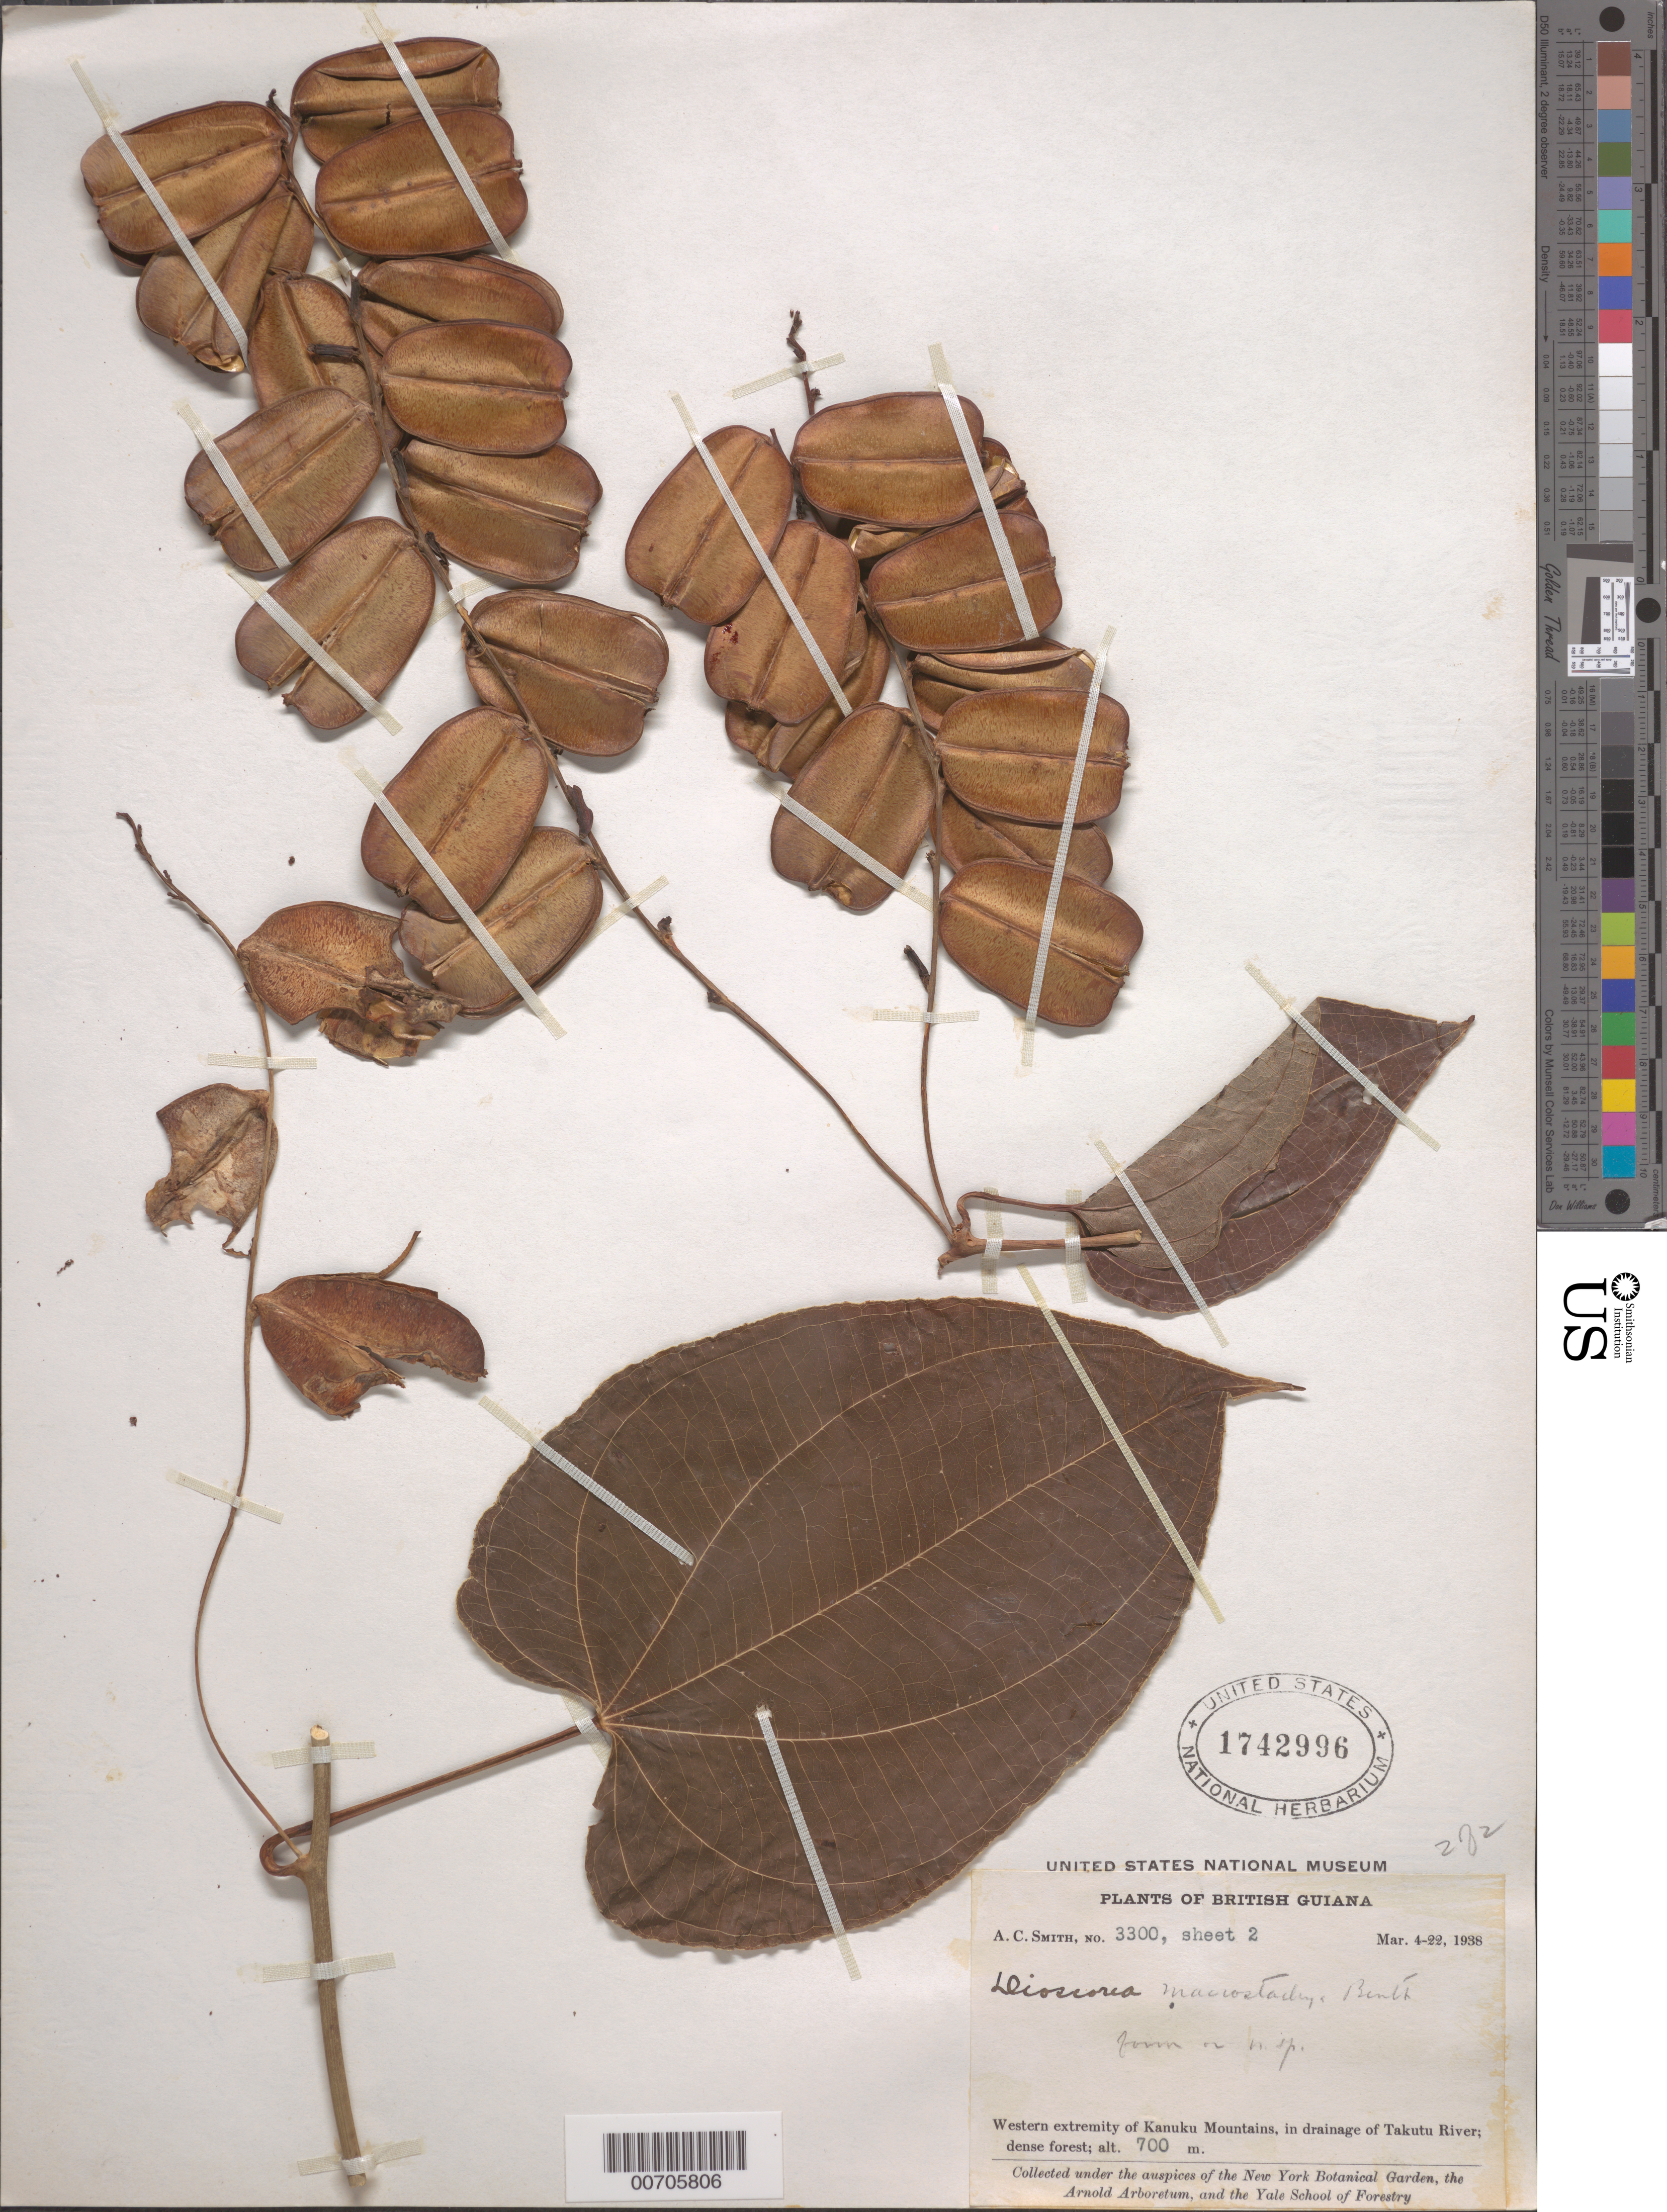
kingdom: Plantae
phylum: Tracheophyta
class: Liliopsida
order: Dioscoreales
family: Dioscoreaceae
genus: Dioscorea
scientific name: Dioscorea macrostachya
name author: Benth.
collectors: A. C. Smith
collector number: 3300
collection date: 1938-03-04/1938-03-22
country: Guyana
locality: British Guiana. Western extremity of Kanuku Mountains, in drainage of Takutu River.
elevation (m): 700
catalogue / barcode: US 1742996